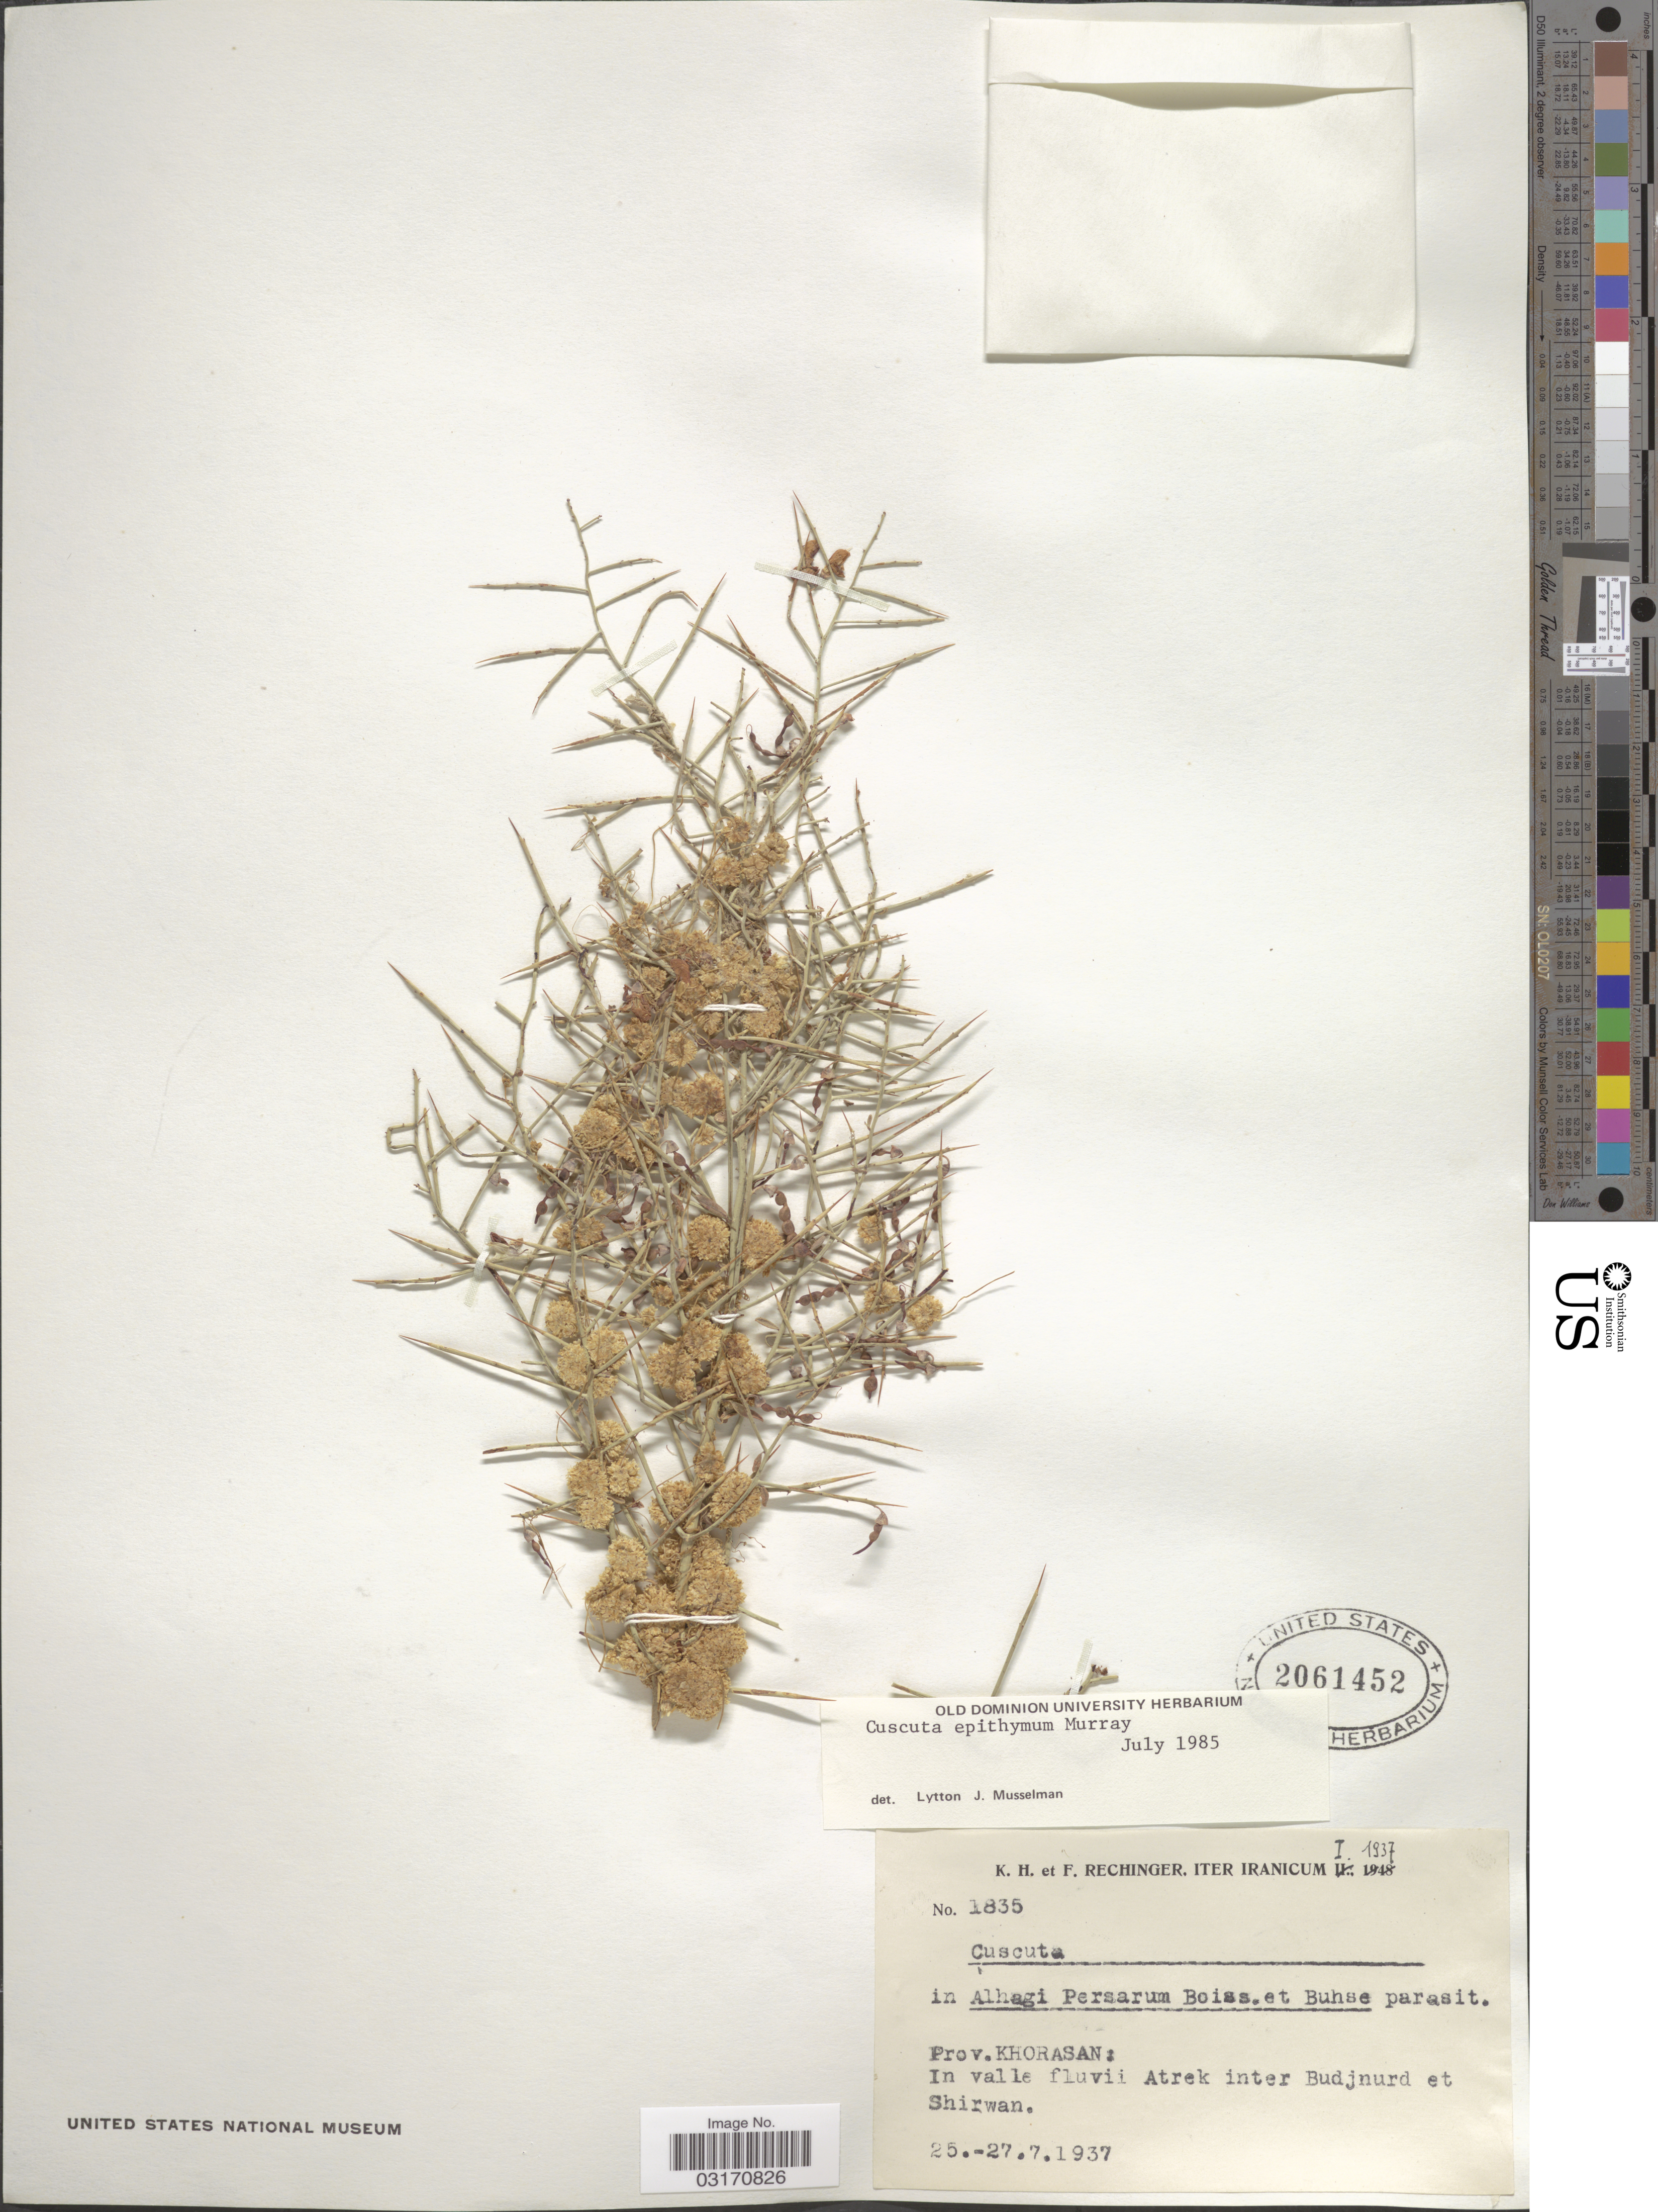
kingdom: Plantae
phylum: Tracheophyta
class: Magnoliopsida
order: Solanales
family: Convolvulaceae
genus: Cuscuta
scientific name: Cuscuta epithymum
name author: Murray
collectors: K. H. Rechinger & F. Rechinger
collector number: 1835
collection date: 1937-01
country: Iran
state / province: Khorasan [obsolete]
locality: In valle fluvii Atrek inter Budjnurd et Shirwan.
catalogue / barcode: US 2061452